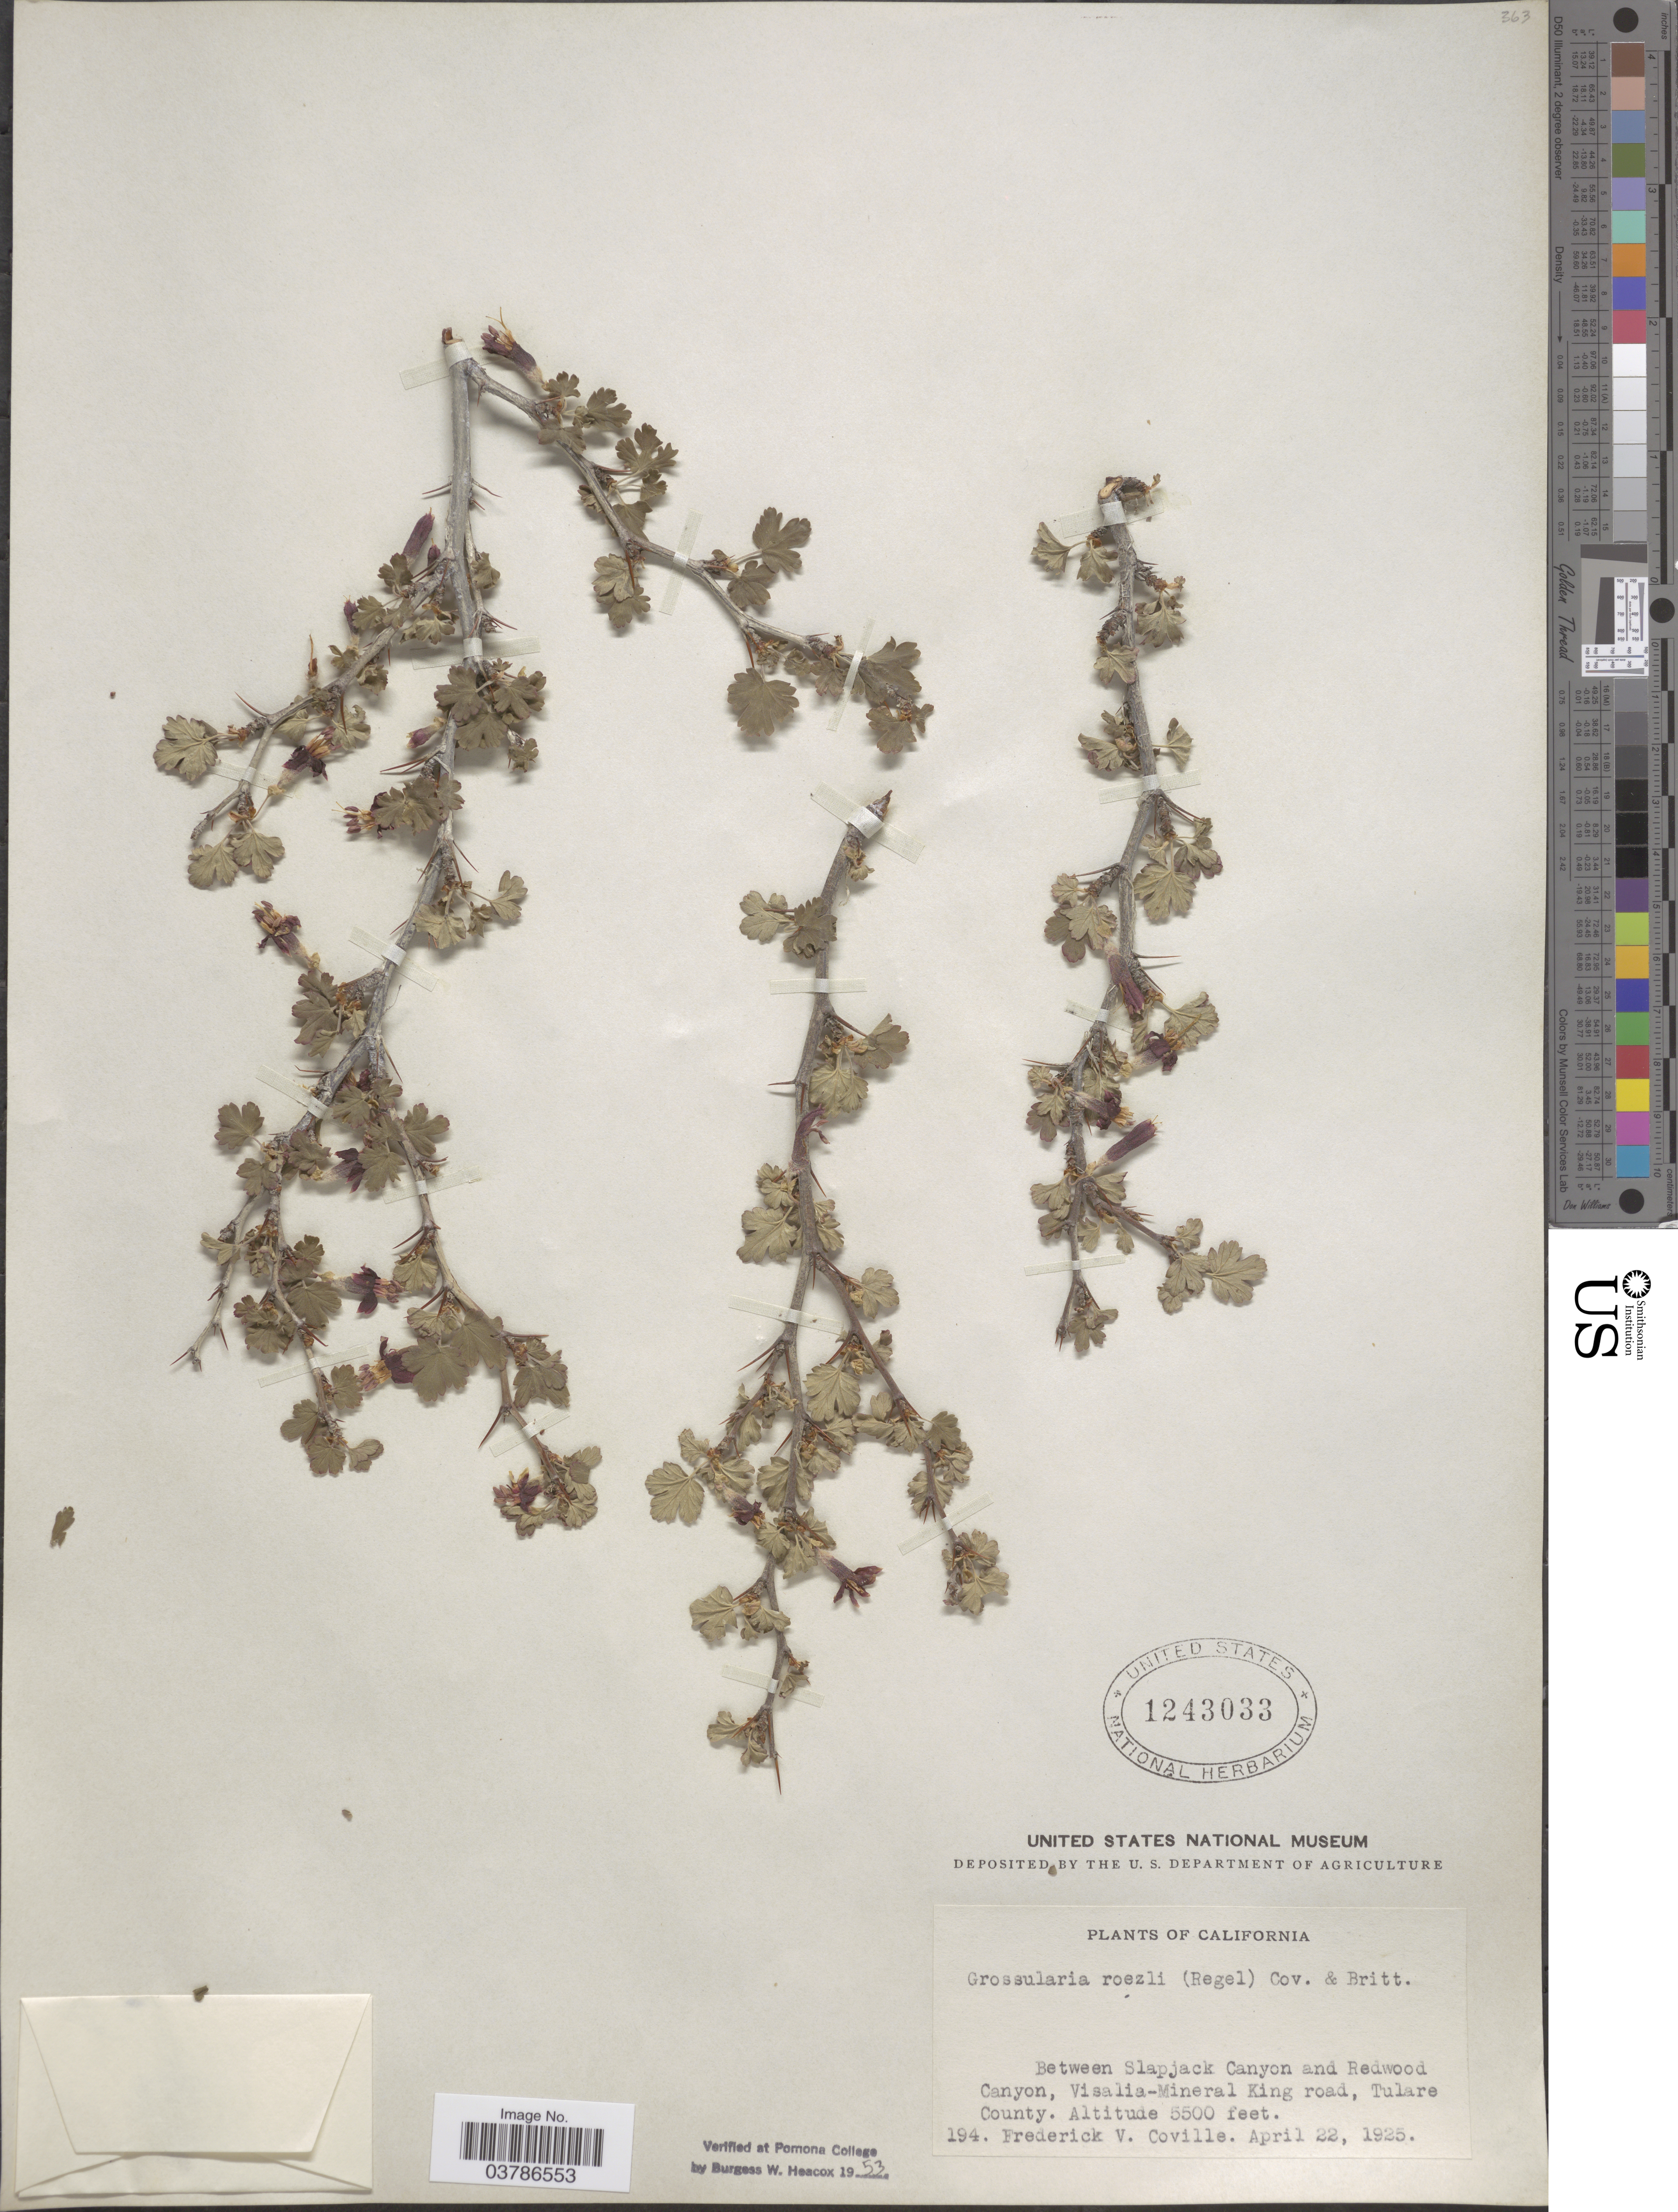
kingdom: Plantae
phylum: Tracheophyta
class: Magnoliopsida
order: Saxifragales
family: Grossulariaceae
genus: Ribes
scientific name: Ribes roezlii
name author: Regel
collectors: F. V. Coville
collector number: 194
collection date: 1925-04-22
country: United States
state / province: California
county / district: Tulare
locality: Between Slapjack Canyon and Redwood Canyon, Visalia-Mineral King road, Tulare County.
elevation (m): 1676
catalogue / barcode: US 1243033